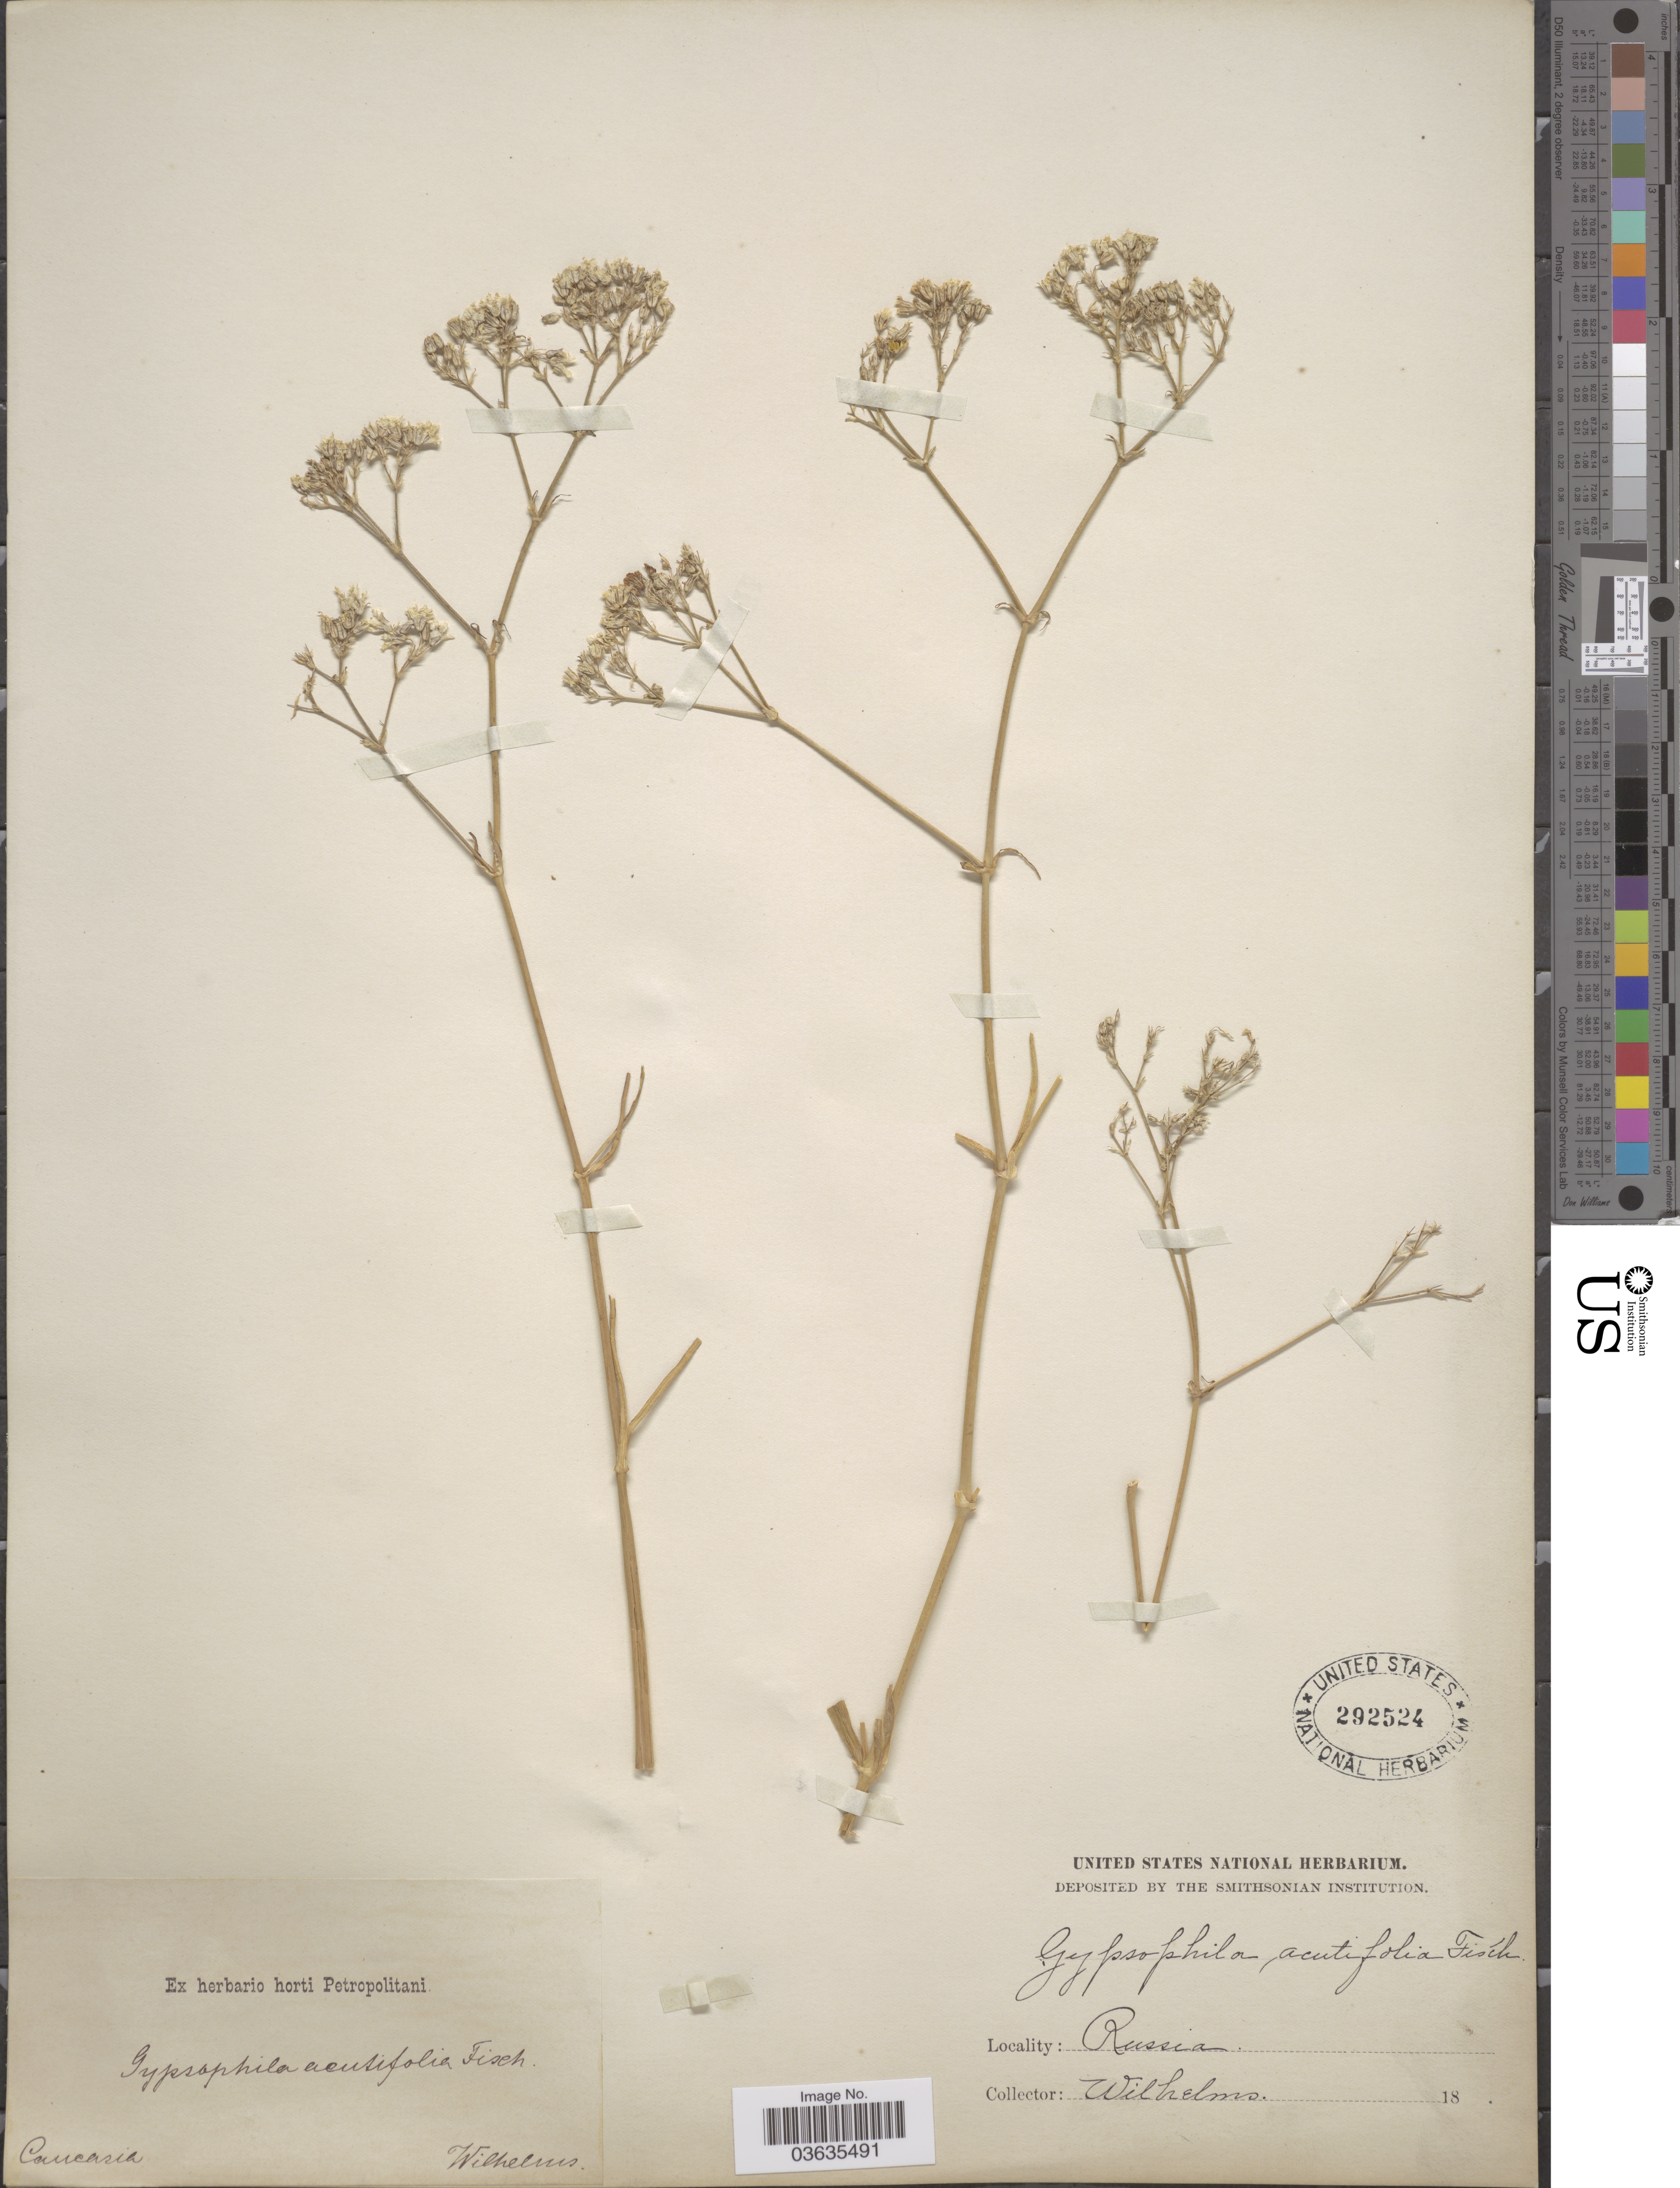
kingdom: Plantae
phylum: Tracheophyta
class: Magnoliopsida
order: Caryophyllales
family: Caryophyllaceae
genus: Gypsophila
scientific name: Gypsophila acutifolia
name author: Steven ex Spreng.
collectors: C. Wilhelms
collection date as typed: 18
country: Russian Federation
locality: Russia. Caucasia.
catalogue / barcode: US 292524